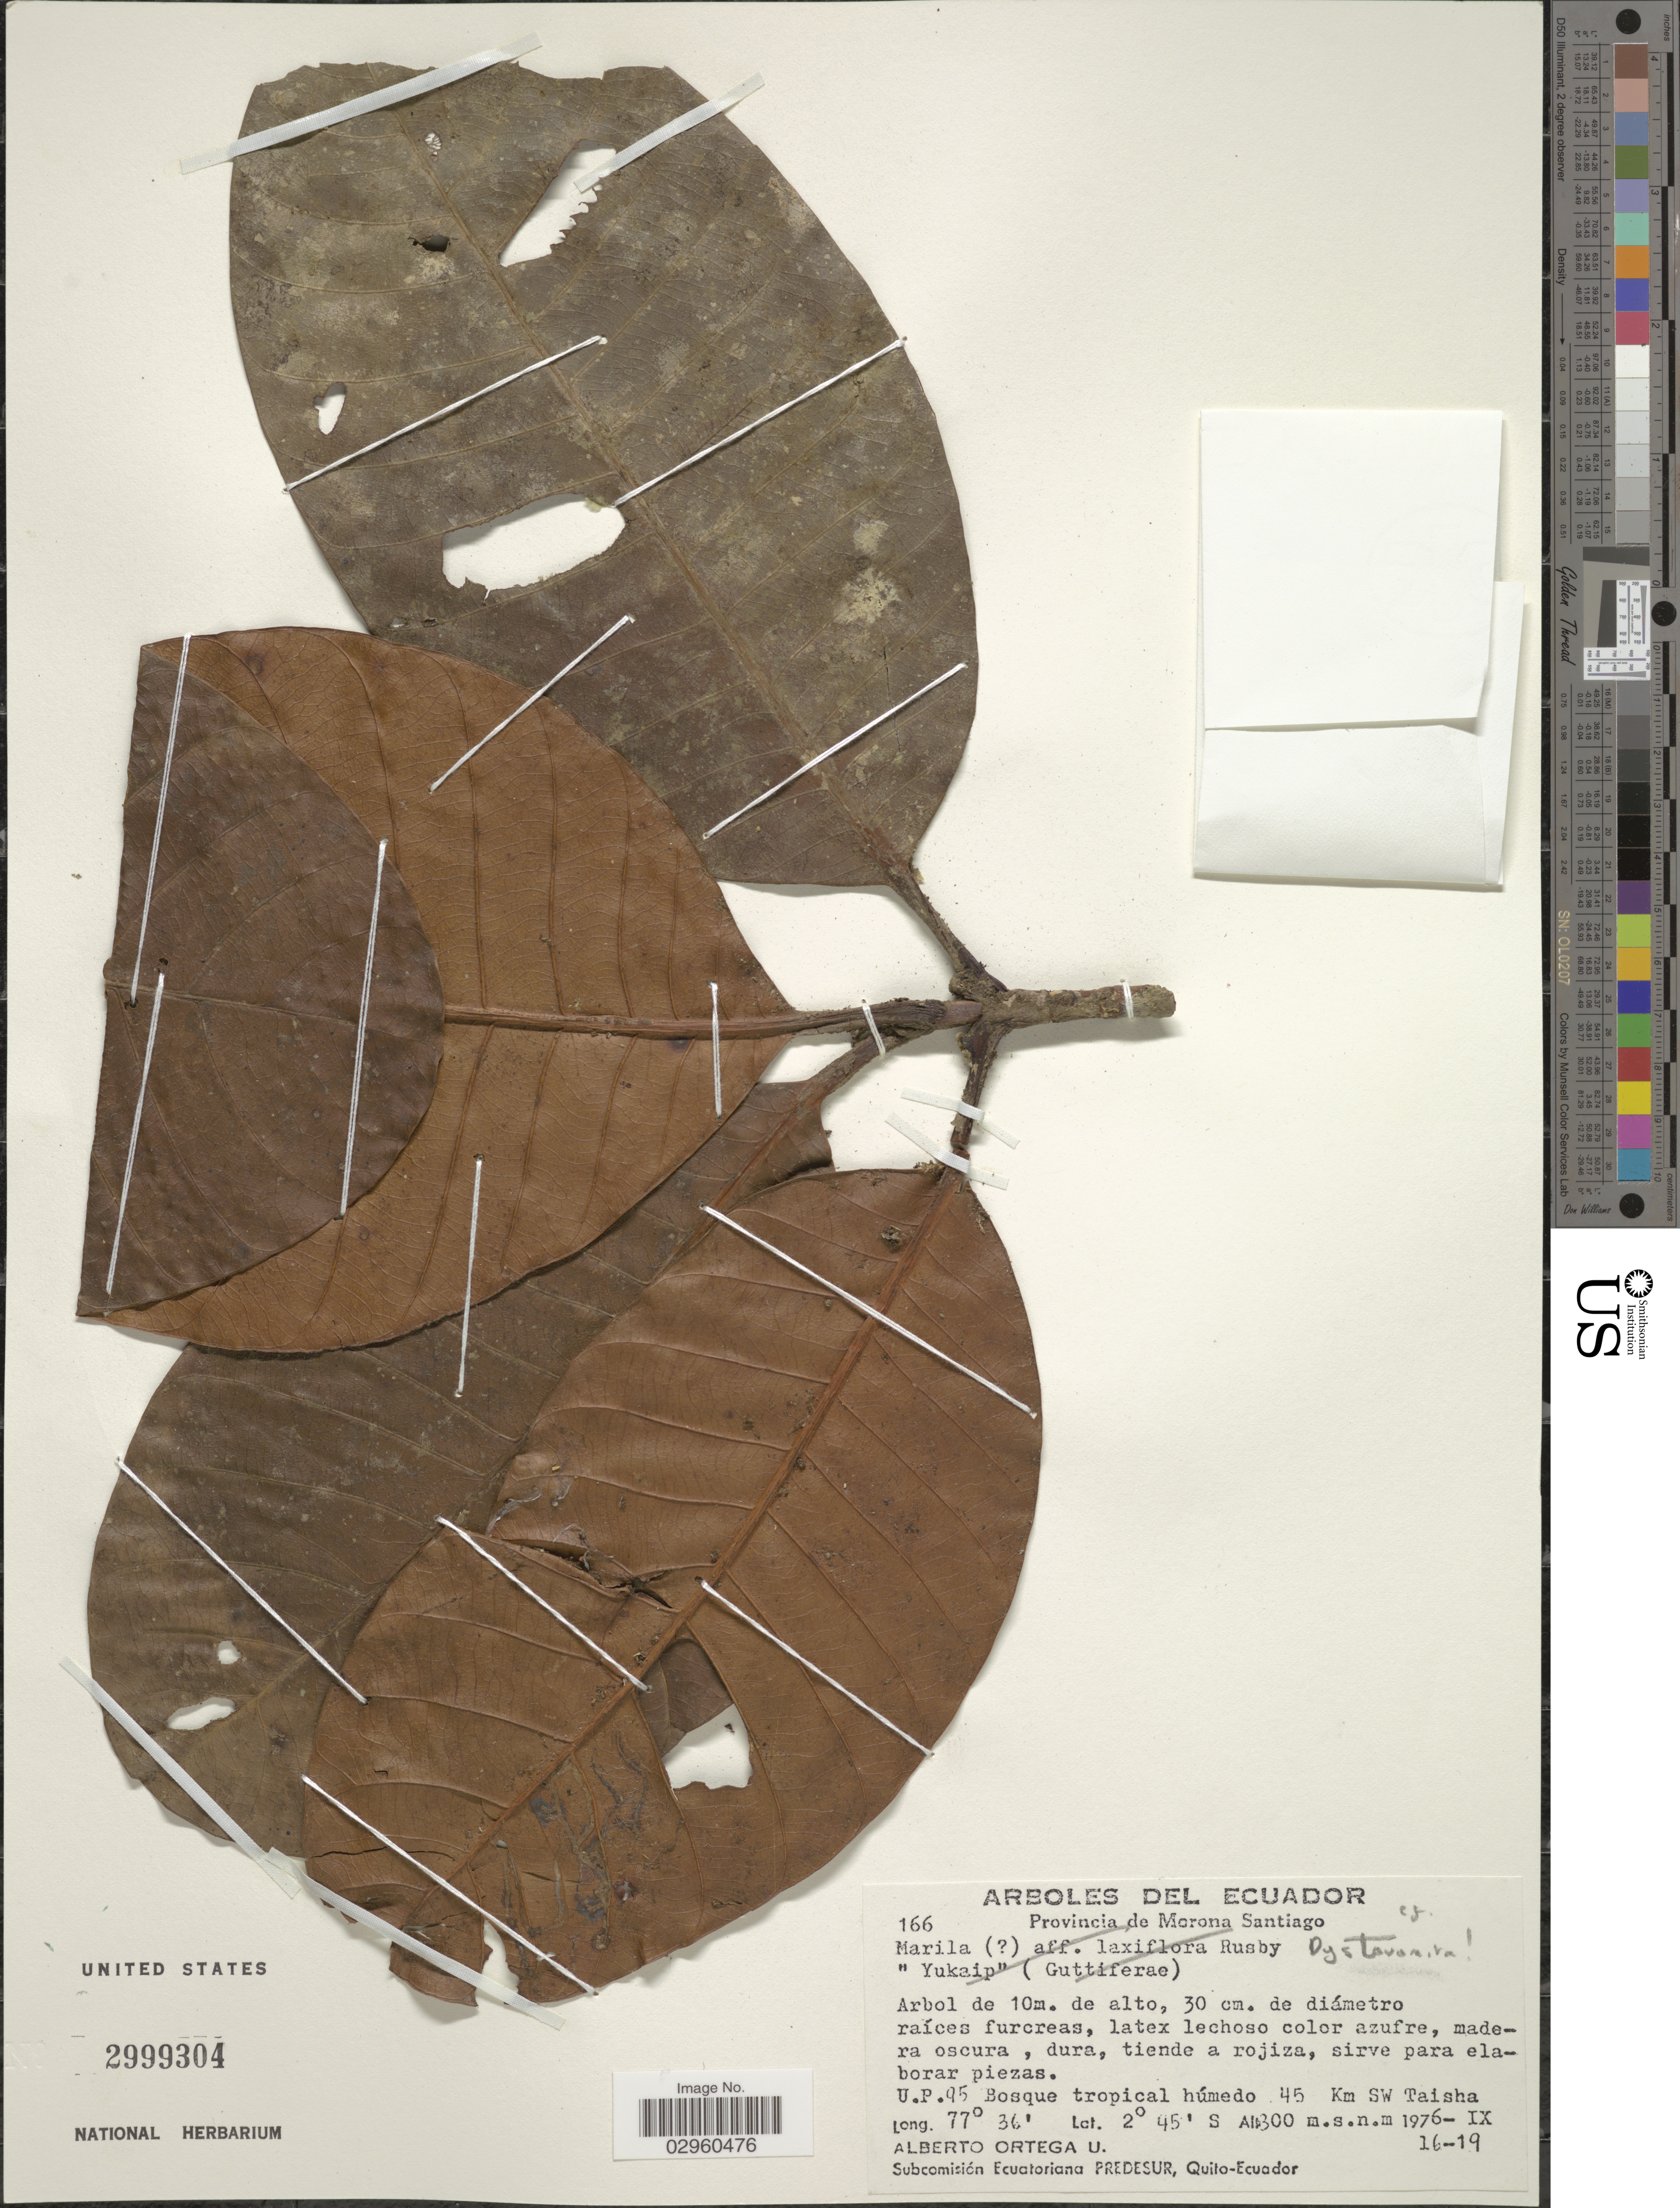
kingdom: Plantae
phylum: Tracheophyta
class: Magnoliopsida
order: Malpighiales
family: Clusiaceae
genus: Dystovomita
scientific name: Dystovomita sp.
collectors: A. T. Ortega U.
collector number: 166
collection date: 1976-09-16/1976-09-19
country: Ecuador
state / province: Morona-Santiago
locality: Provincia de Morona Santiago. U.P. 95 Bosque tropical húmedo 45 Km SW Taisha.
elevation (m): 300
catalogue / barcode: US 2999304